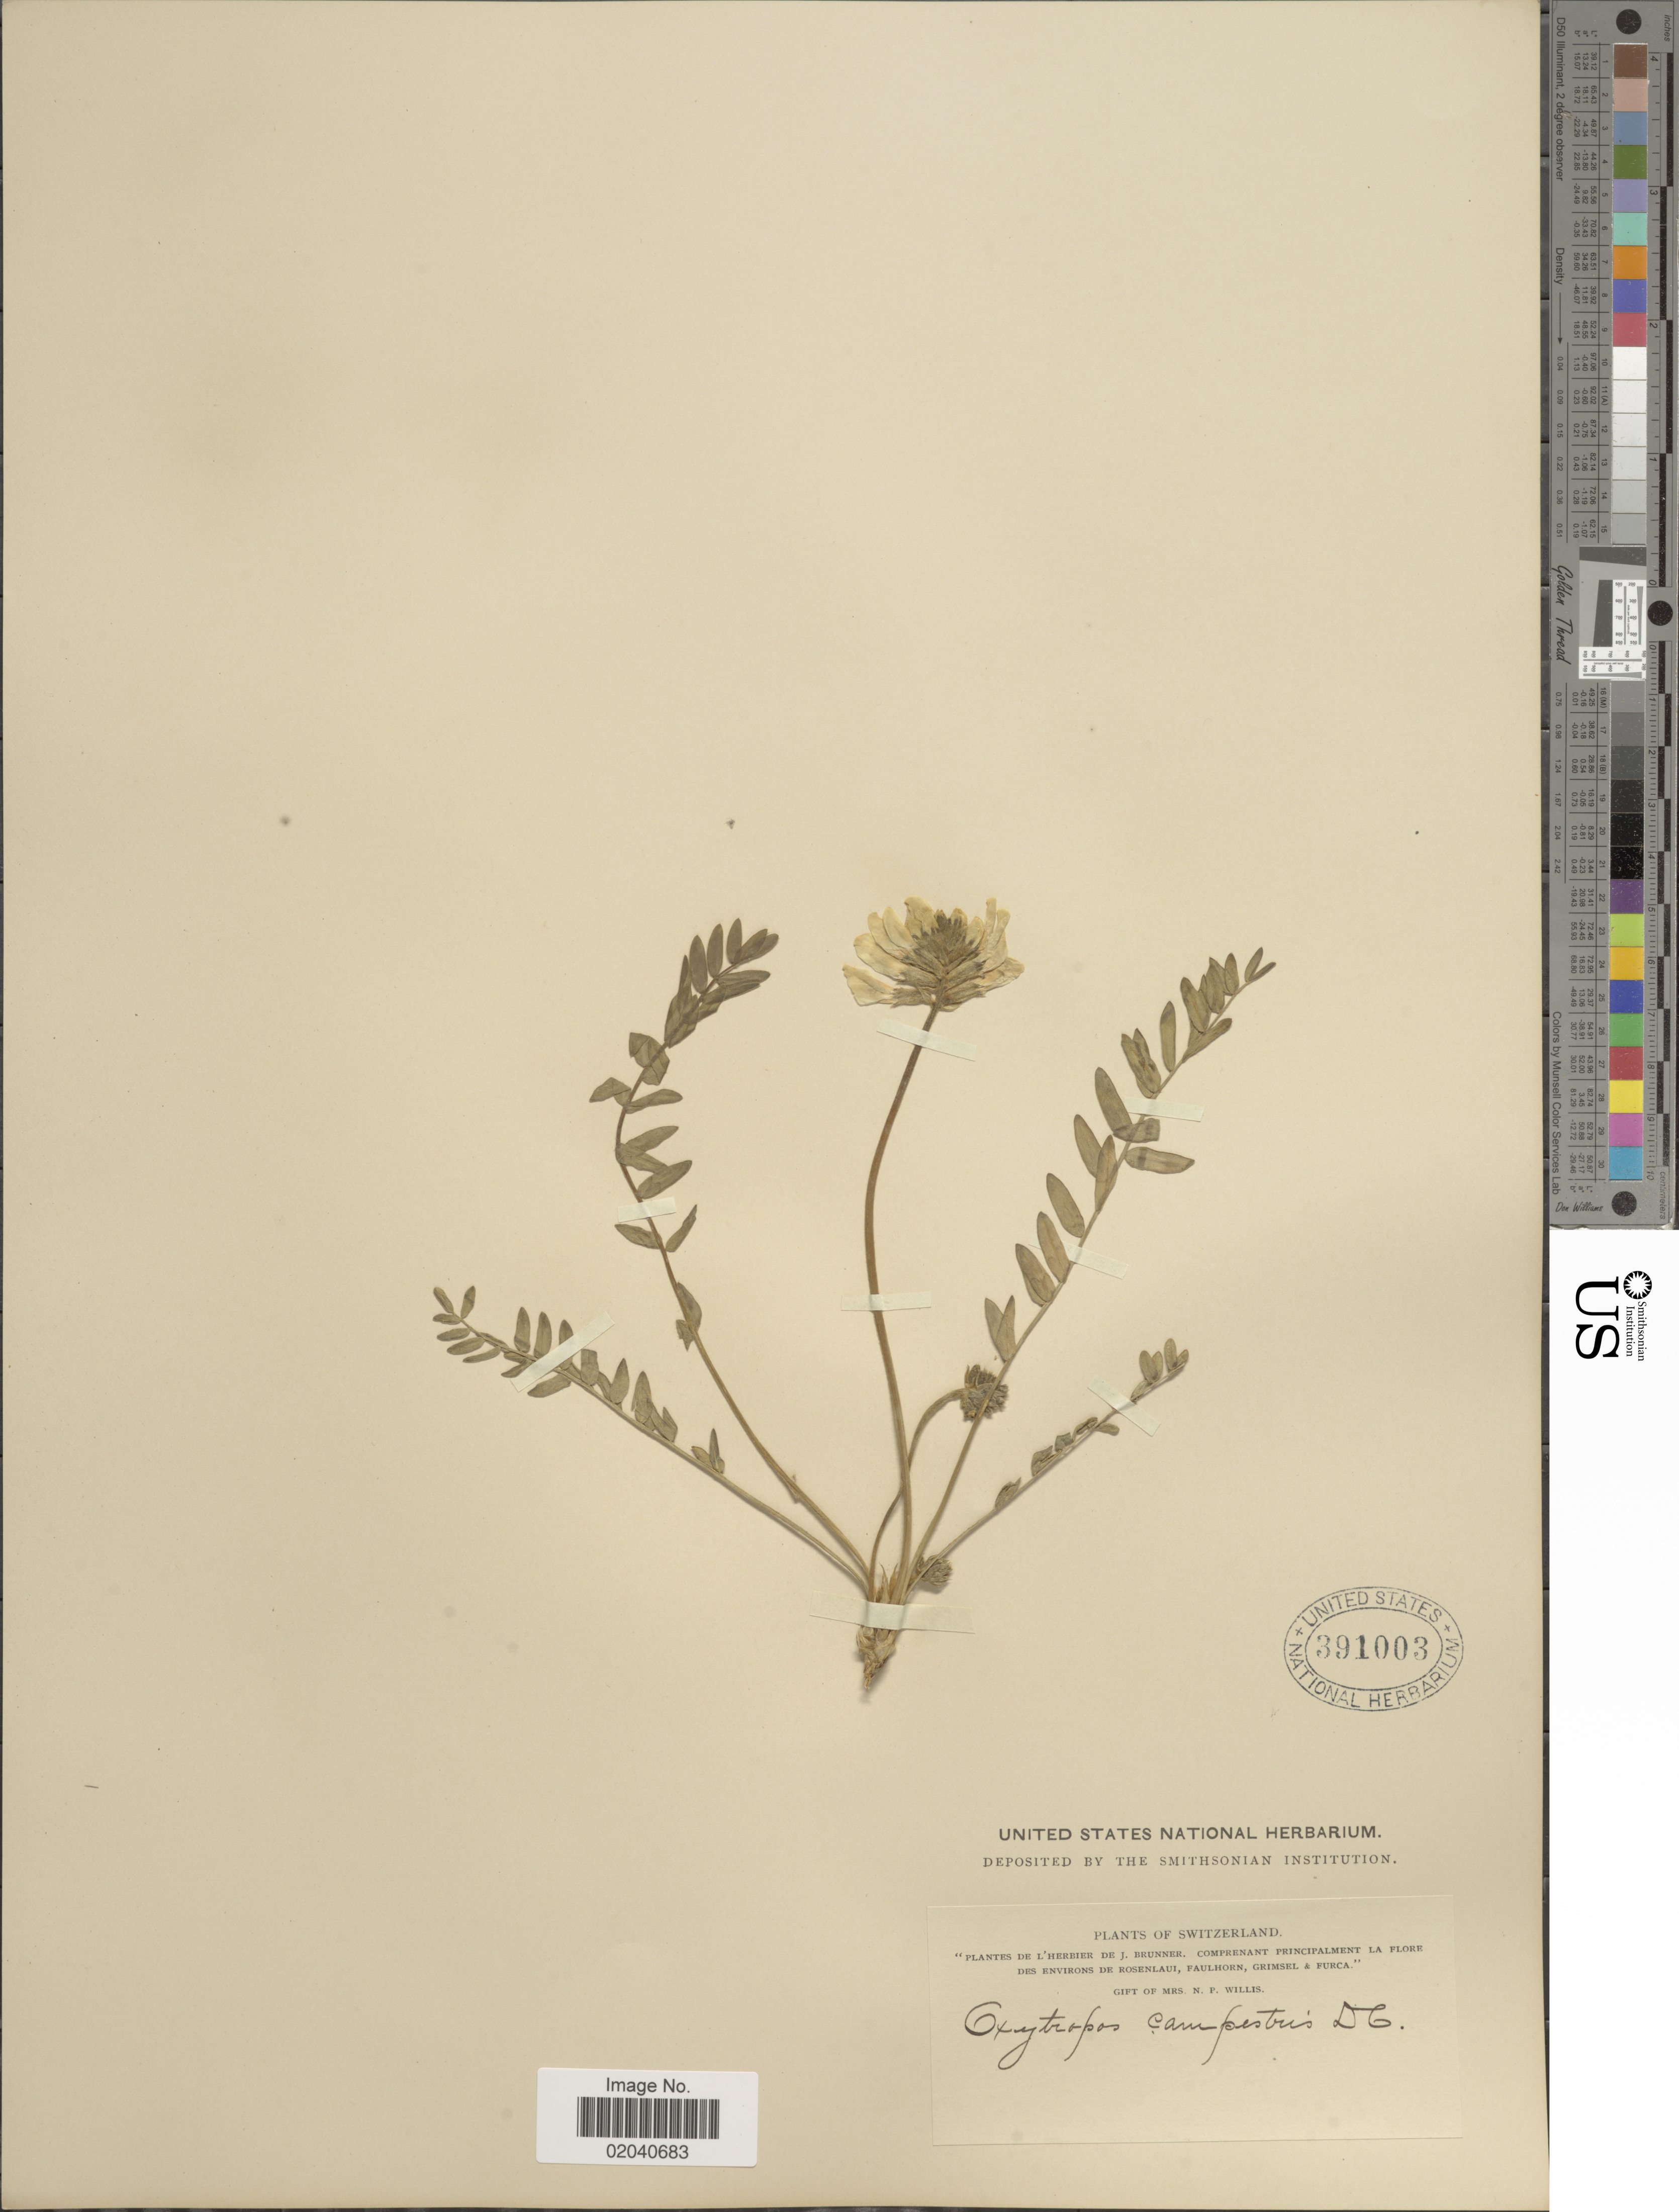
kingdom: Plantae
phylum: Tracheophyta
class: Magnoliopsida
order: Fabales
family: Fabaceae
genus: Oxytropis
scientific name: Oxytropis campestris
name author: (L.) DC.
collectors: ex herb. J. Brunner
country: Switzerland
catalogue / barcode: US 391003